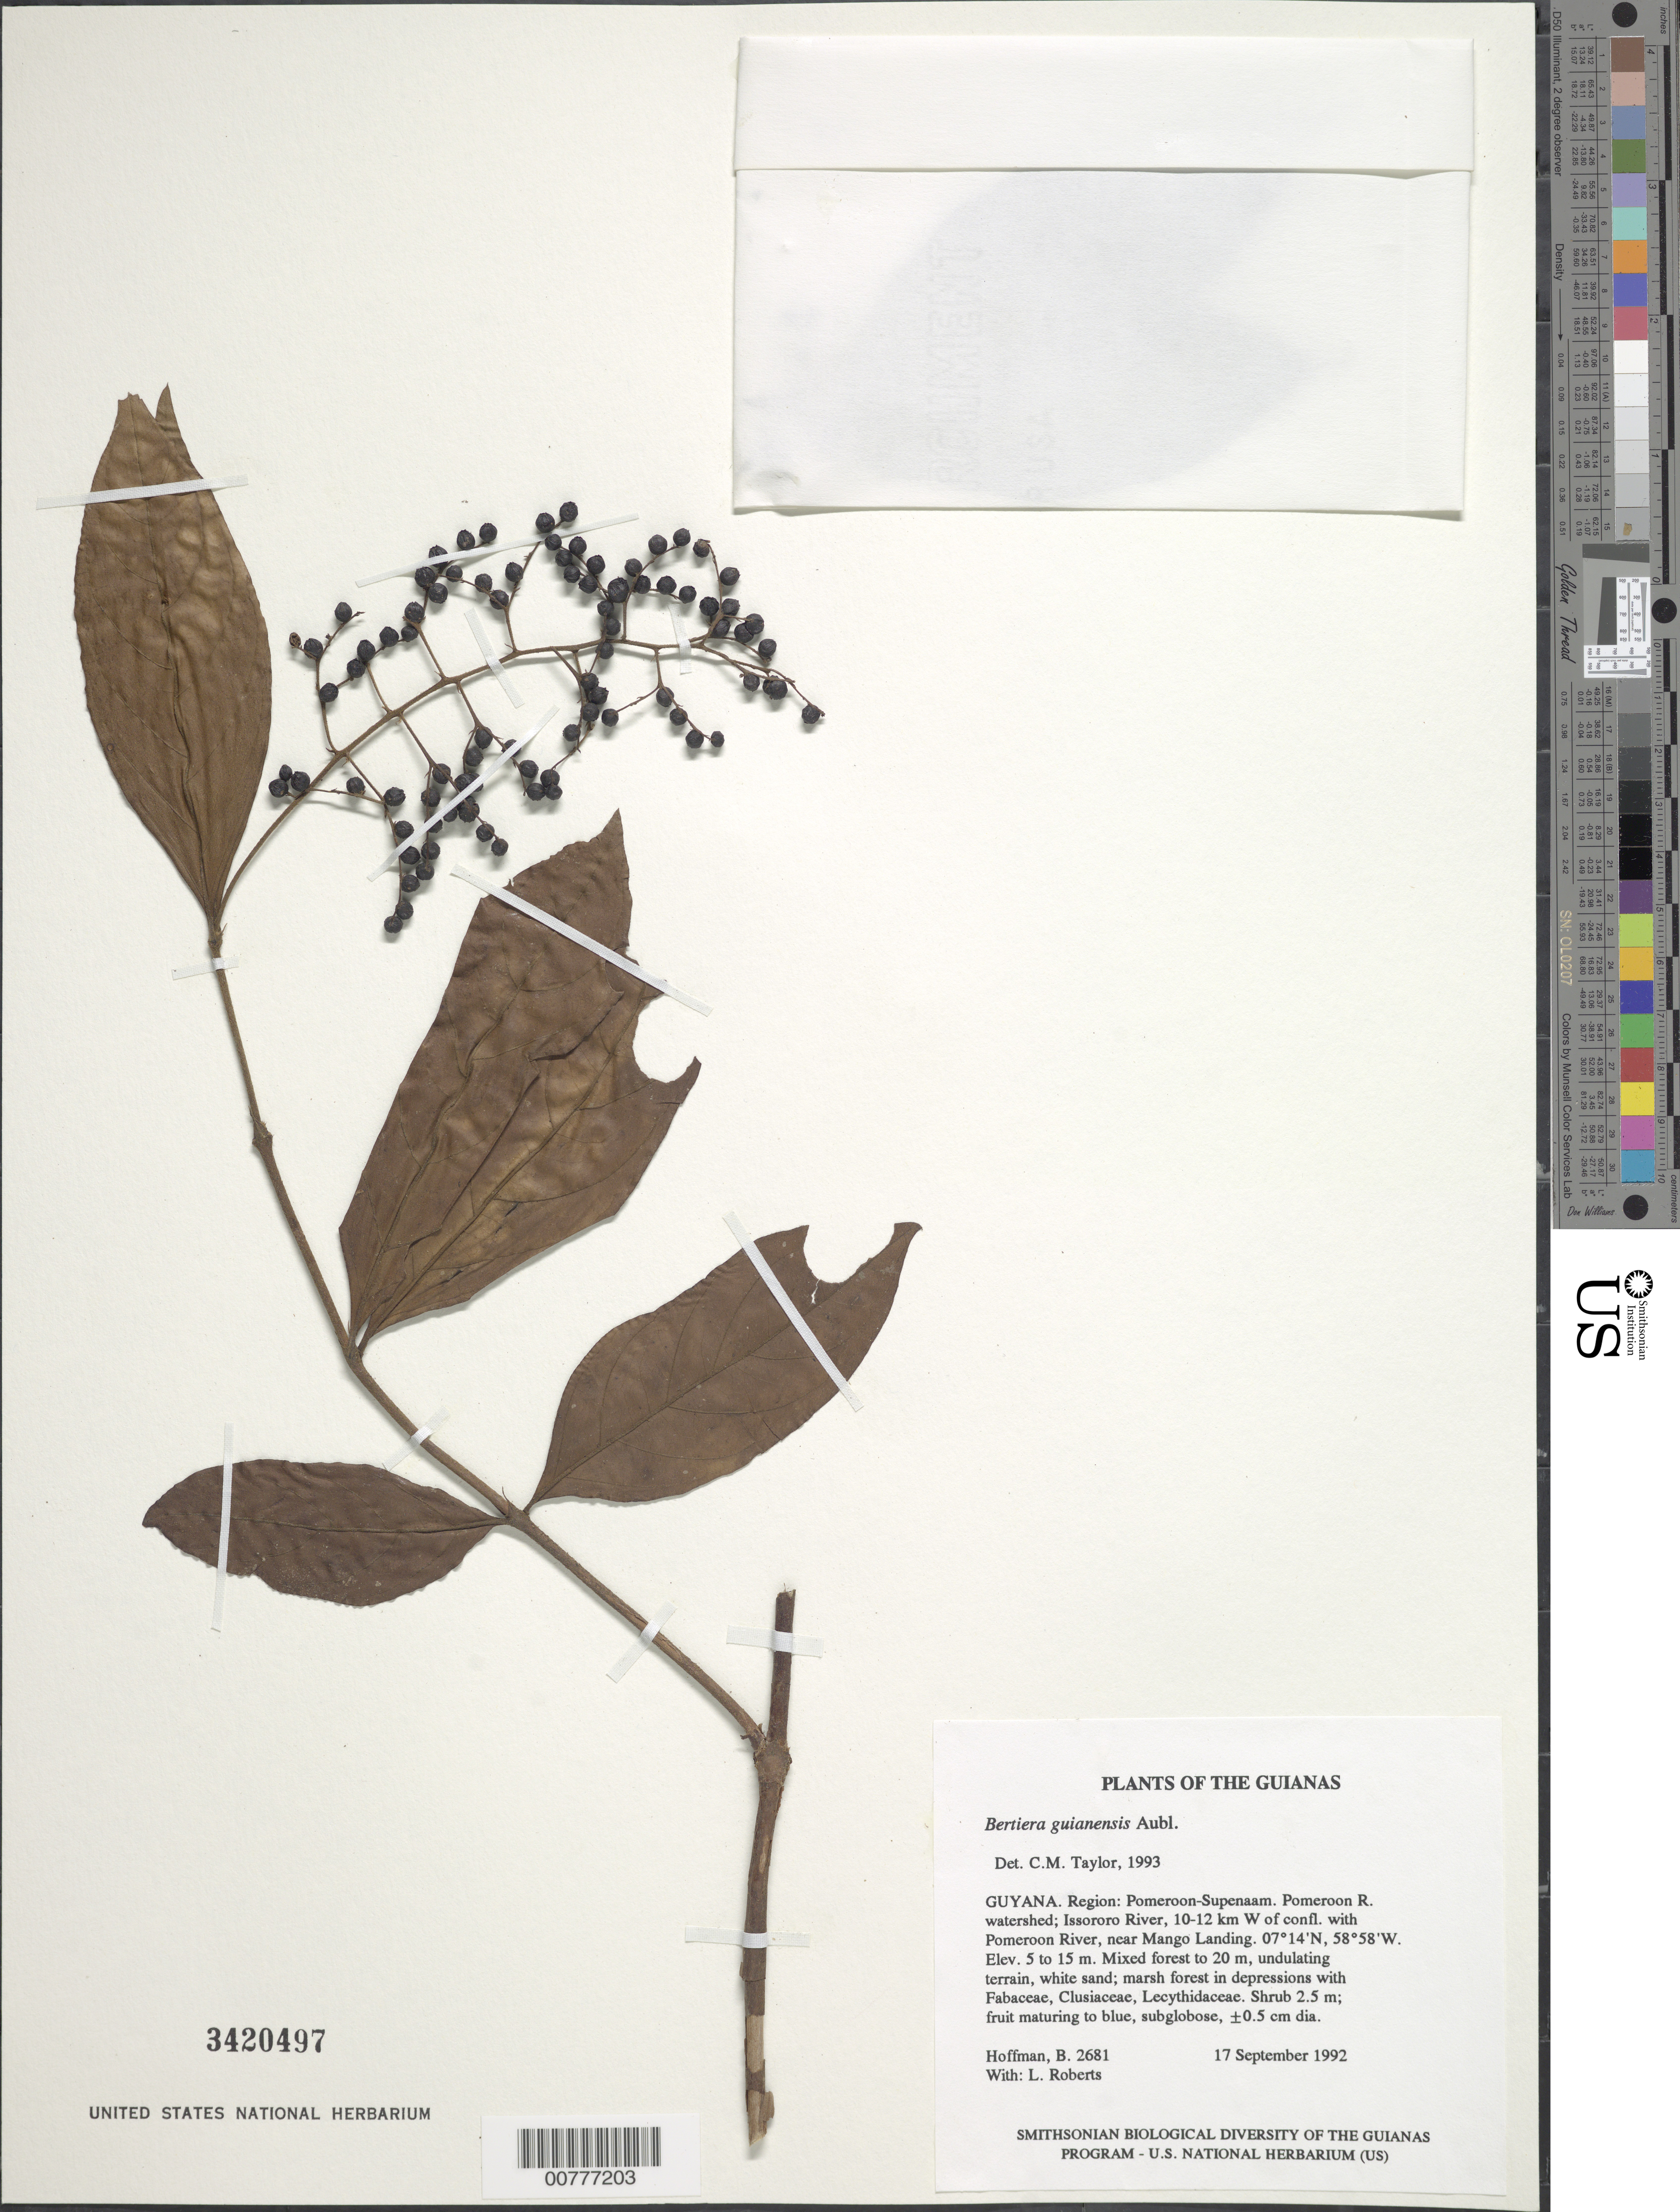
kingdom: Plantae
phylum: Tracheophyta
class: Magnoliopsida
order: Gentianales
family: Rubiaceae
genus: Bertiera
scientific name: Bertiera guianensis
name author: Aubl.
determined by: Taylor, Charlotte M.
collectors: B. Hoffman & L. Roberts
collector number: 2681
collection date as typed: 17 September 1992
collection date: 1992-09-17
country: Guyana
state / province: Pomeroon-Supenaam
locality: Pomeroon River watershed; Issororo River, 10-12 km W of confluence with Pomeroon River, near Mango Landing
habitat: Mixed forest to 20 m, undulating terrain, white sand; marsh forest in depressions with Fabaceae, Clusiaceae, Lecythidaceae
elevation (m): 5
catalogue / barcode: US 3420497